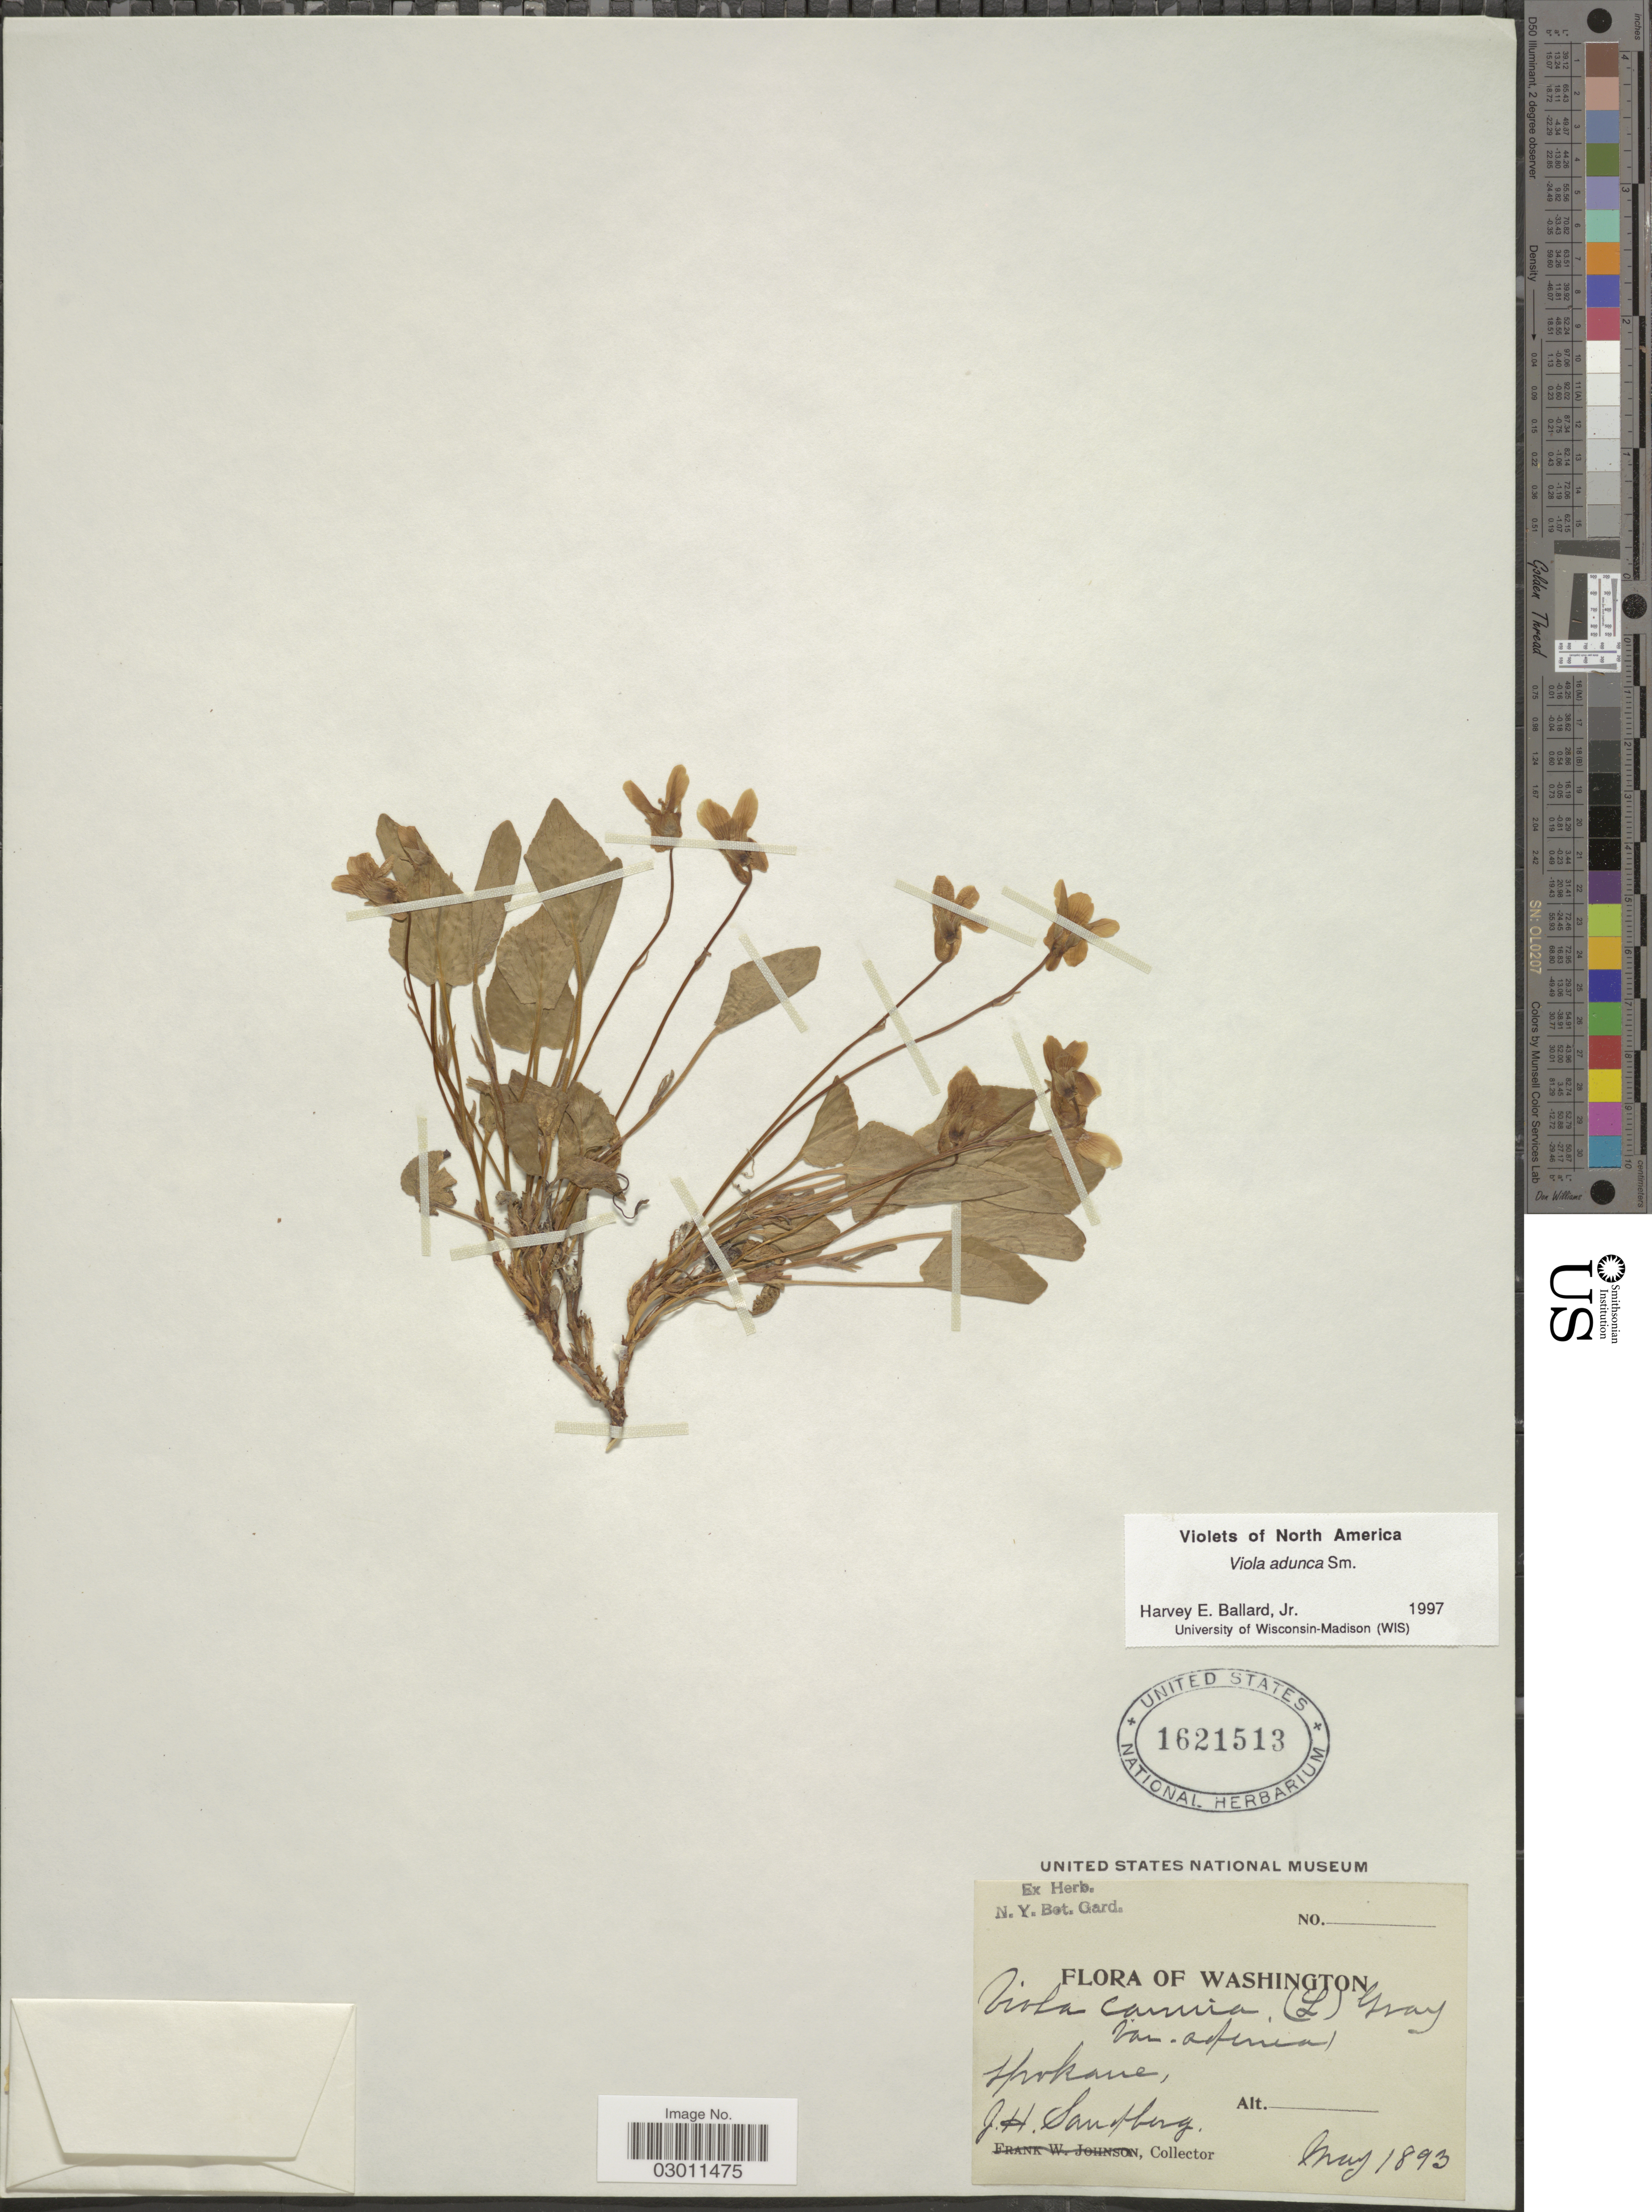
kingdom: Plantae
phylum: Tracheophyta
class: Magnoliopsida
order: Malpighiales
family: Violaceae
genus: Viola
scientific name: Viola adunca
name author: Sm.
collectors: J. H. Sandberg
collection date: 1893-05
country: United States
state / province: Washington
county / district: Spokane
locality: Spokane.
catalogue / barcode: US 1621513